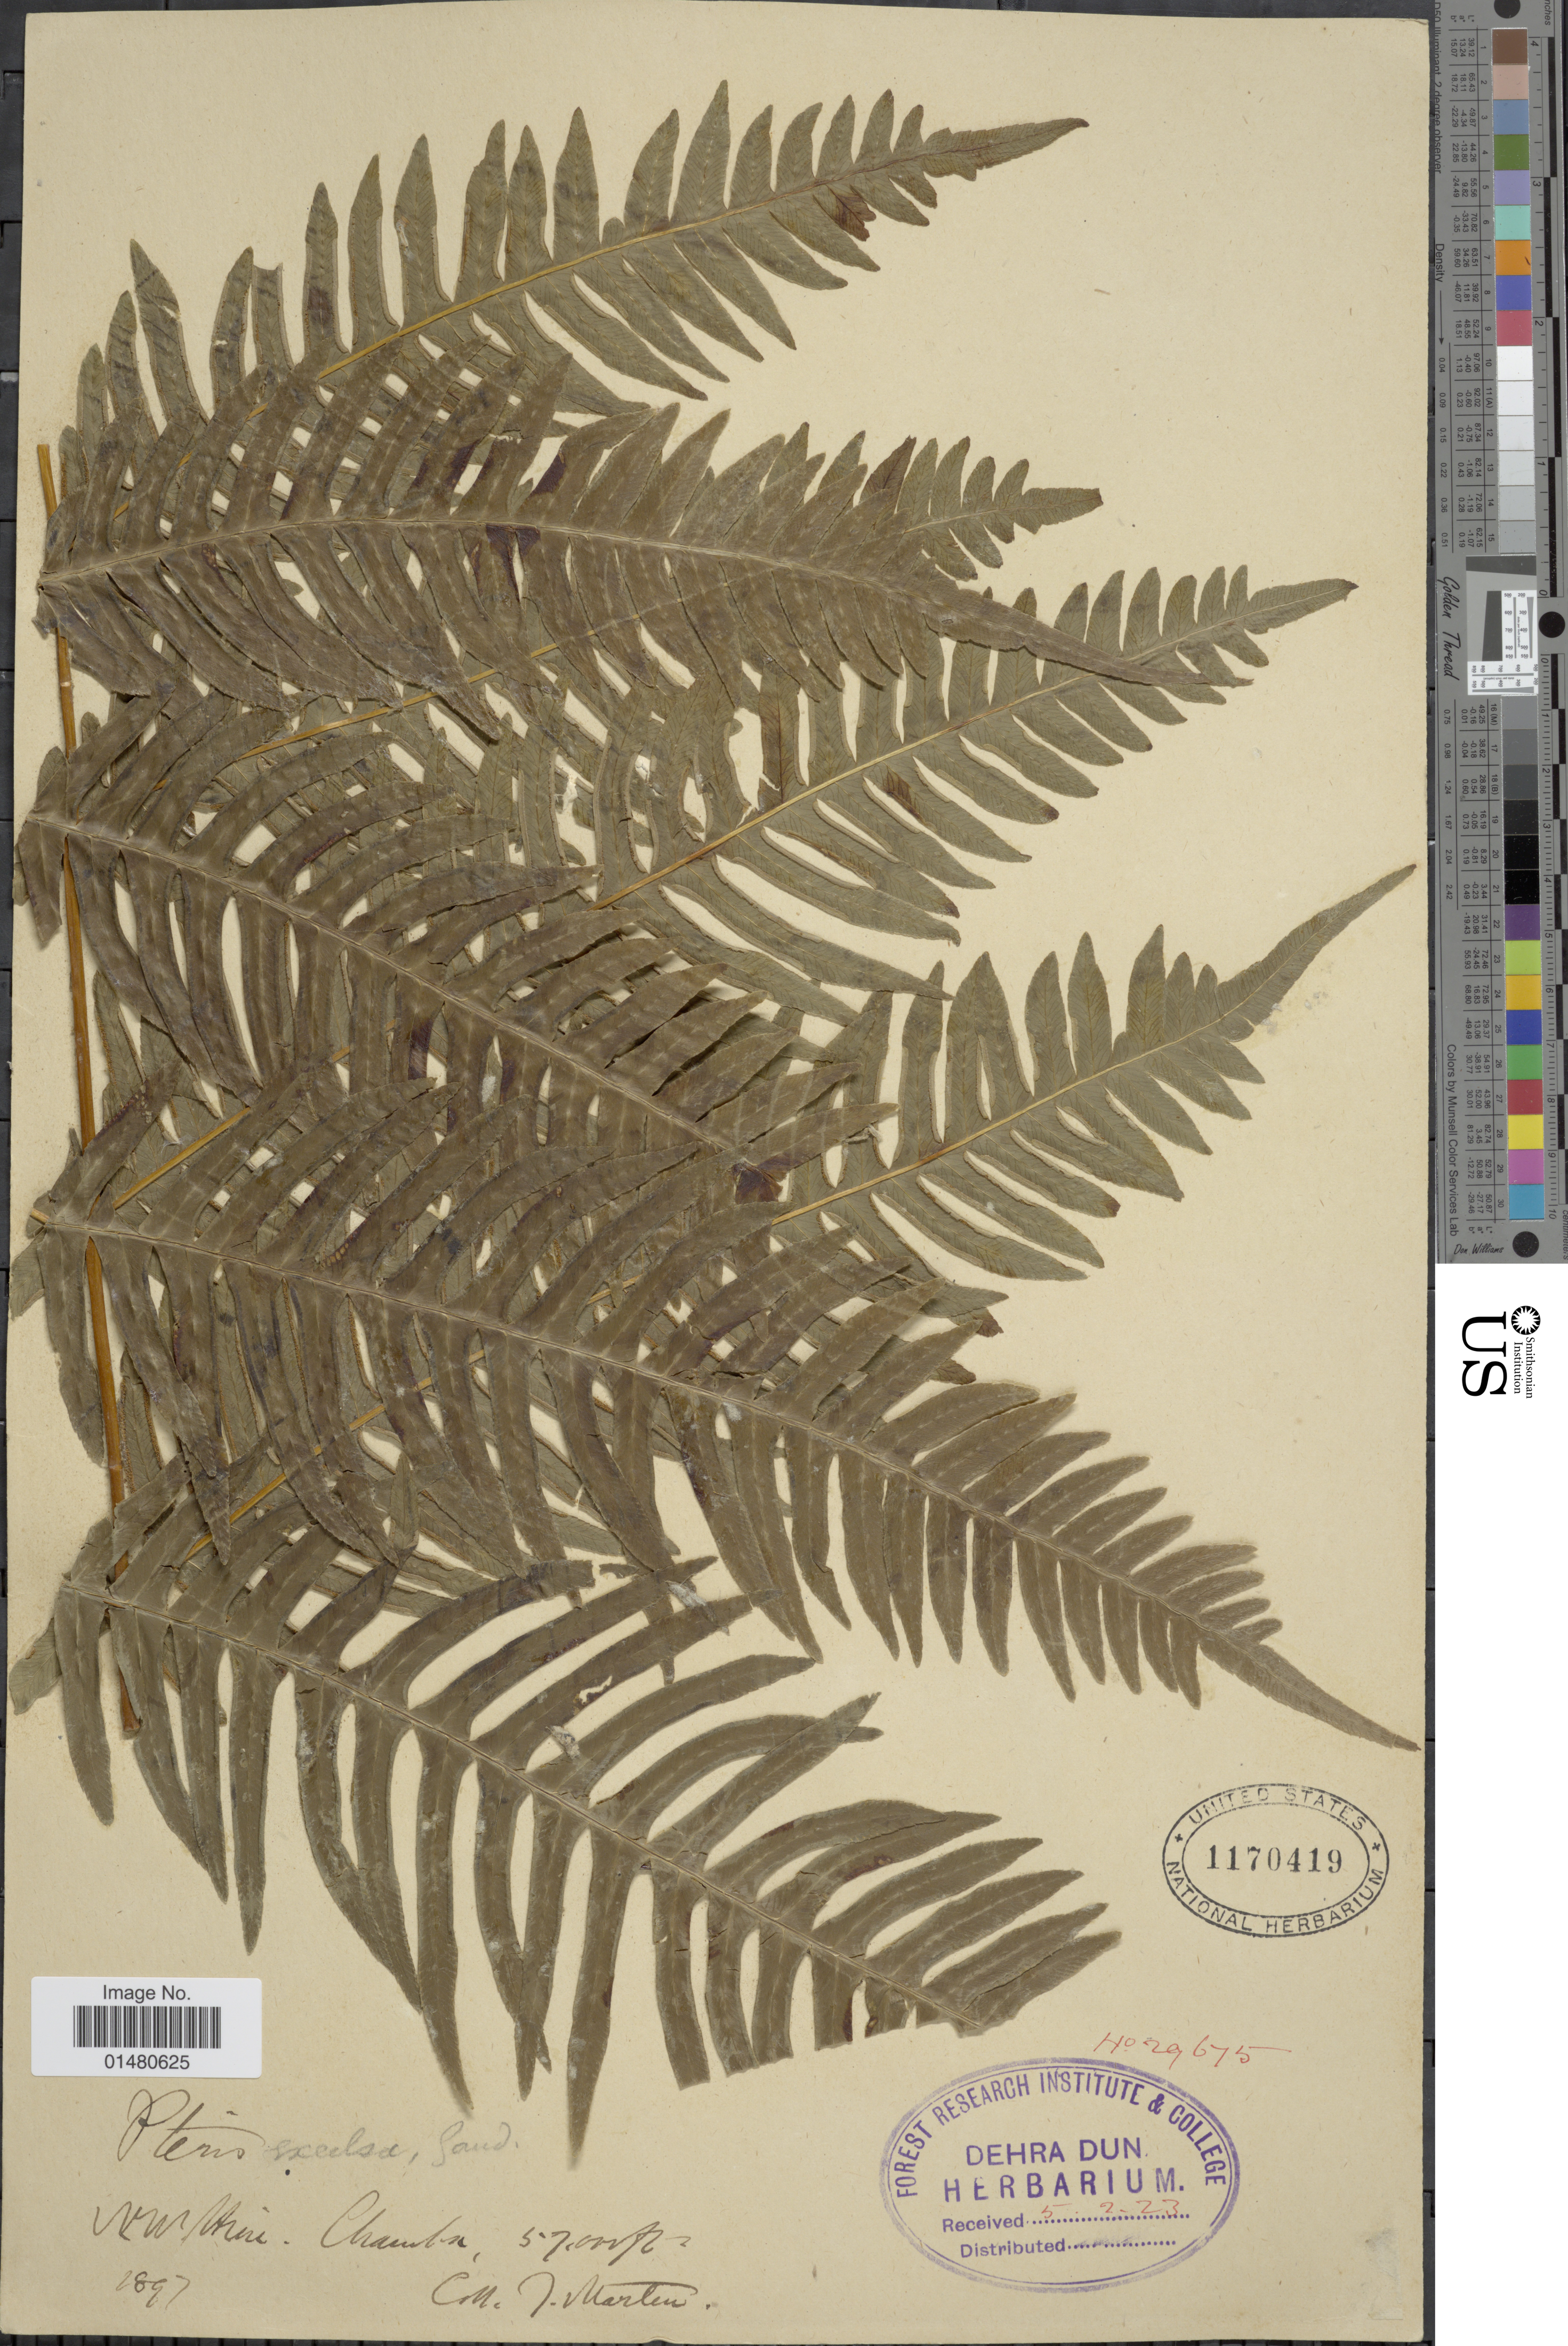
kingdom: Plantae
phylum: Tracheophyta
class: Polypodiopsida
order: Polypodiales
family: Pteridaceae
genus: Pteris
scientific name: Pteris excelsa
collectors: J. Martin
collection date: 1897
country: India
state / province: Maharashtra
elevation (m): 1737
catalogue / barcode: US 1170419